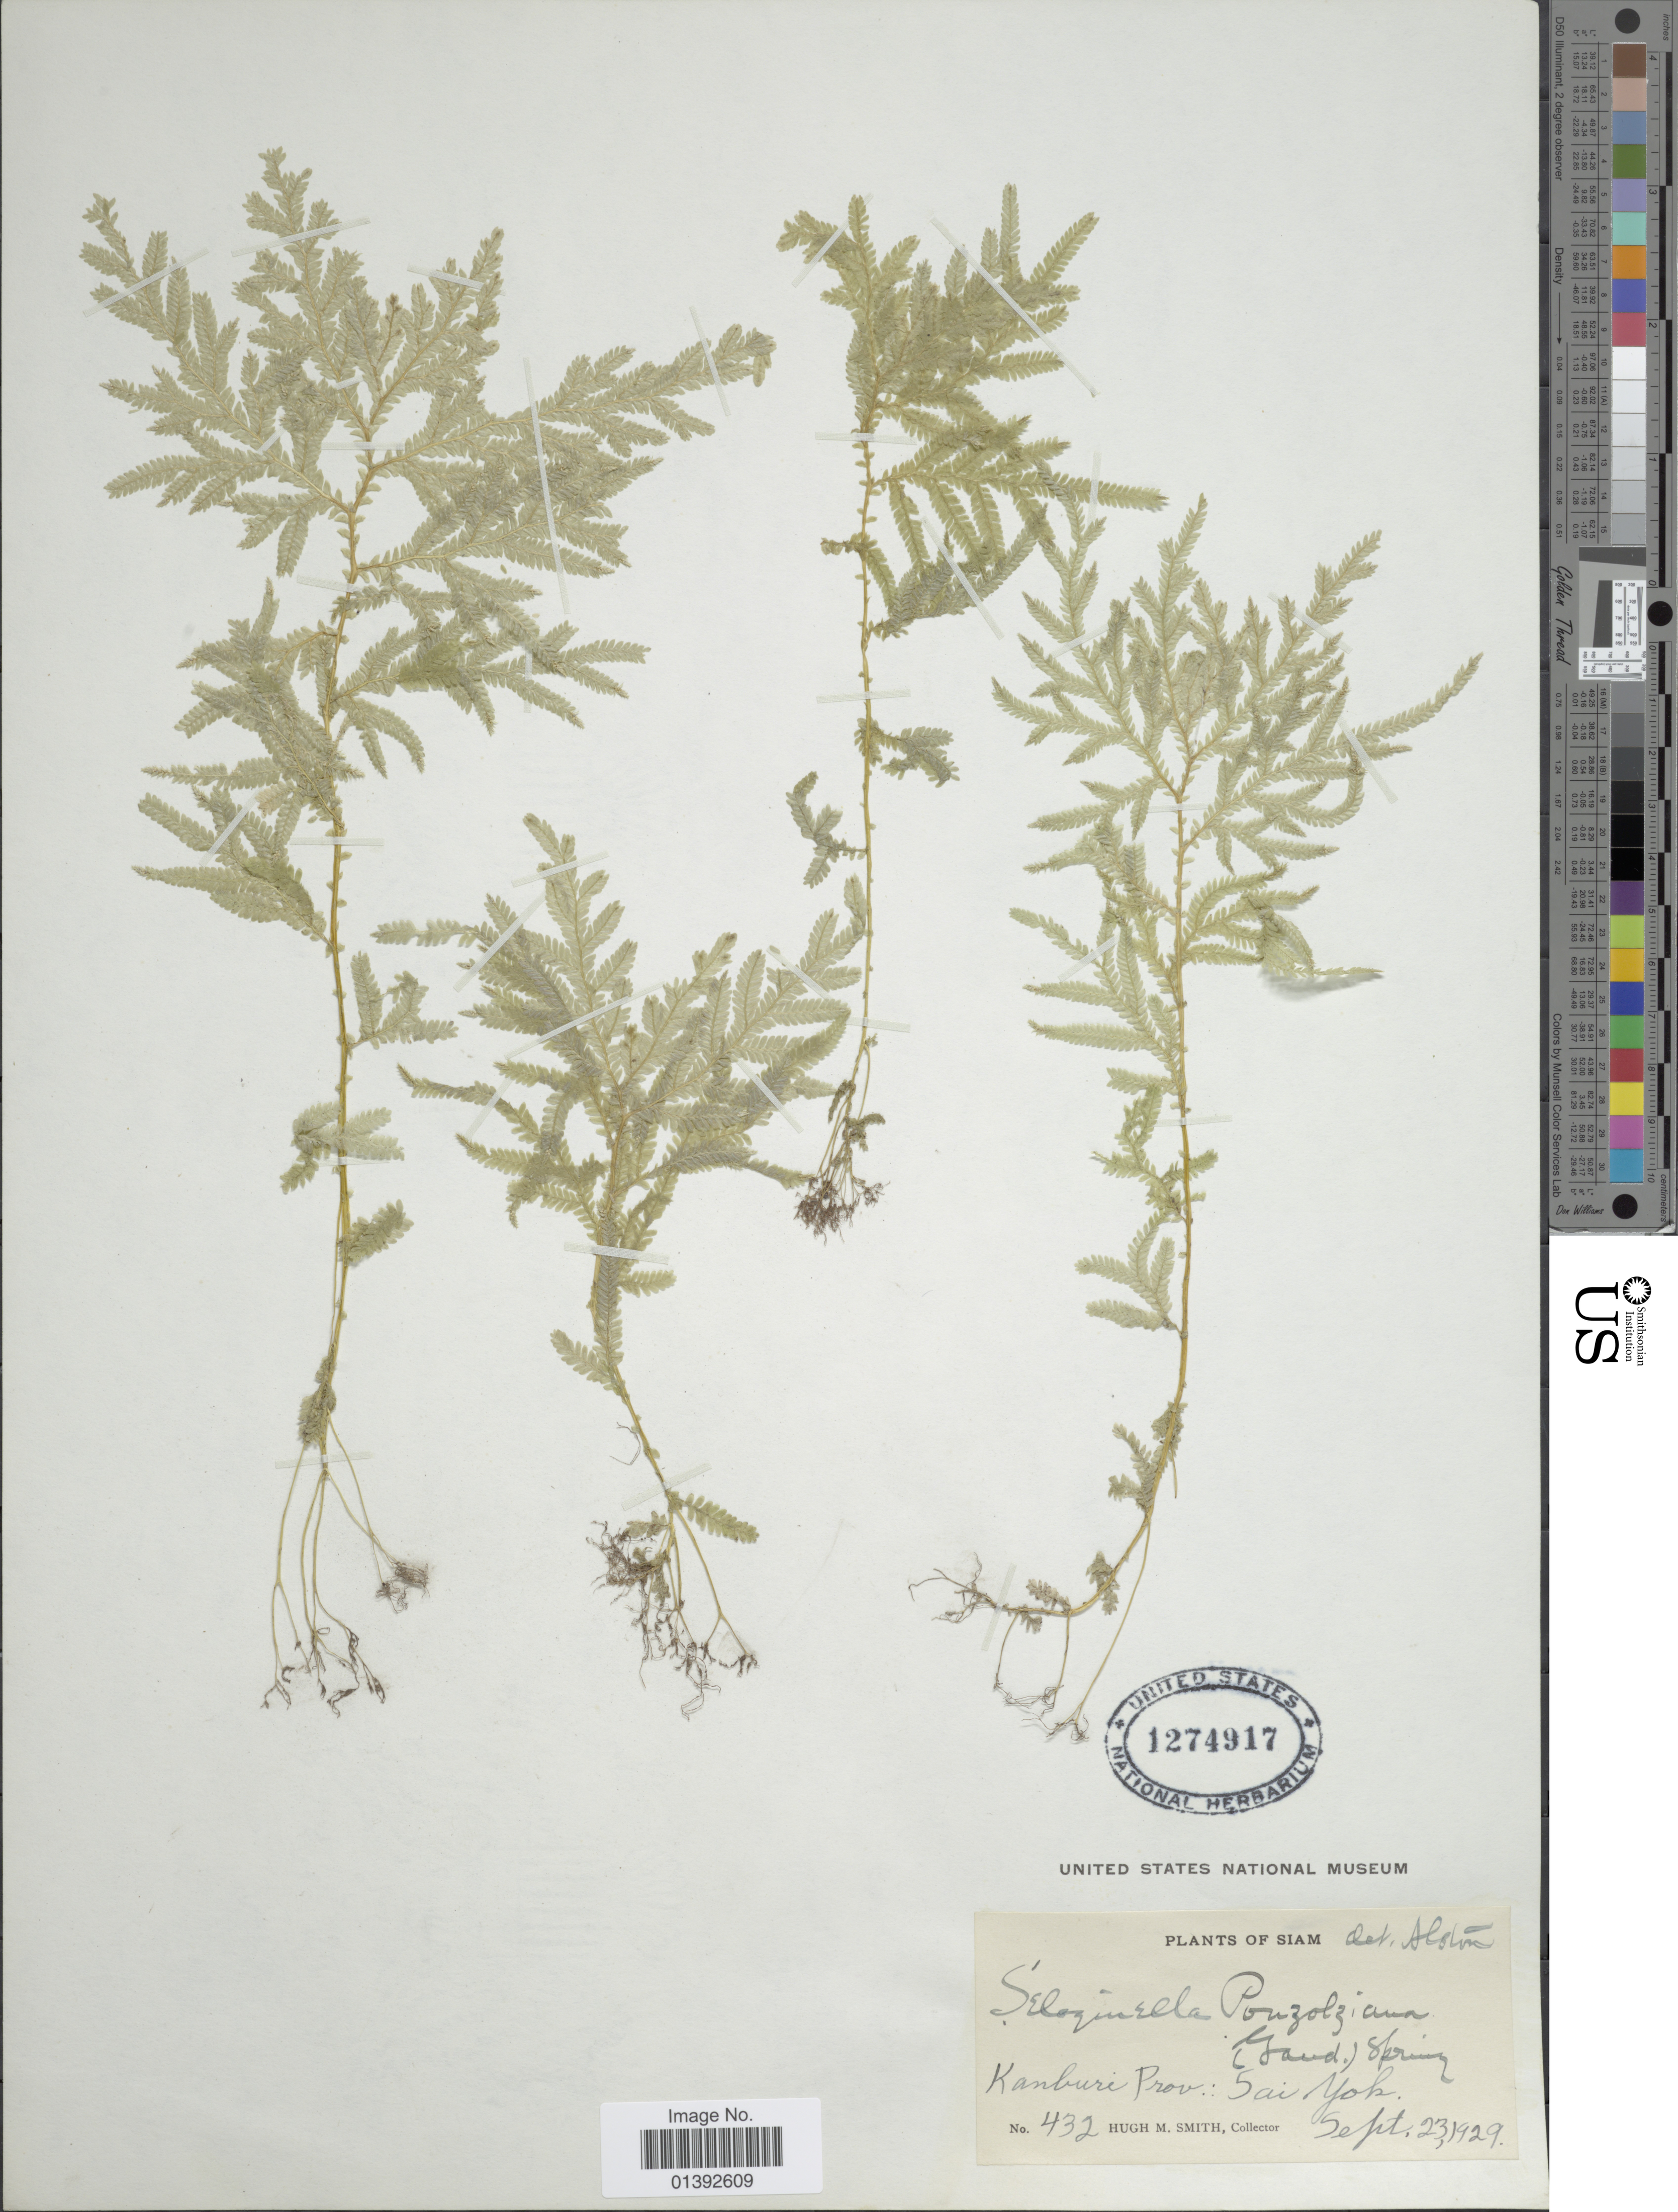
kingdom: Plantae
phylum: Tracheophyta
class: Lycopodiopsida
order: Selaginellales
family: Selaginellaceae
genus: Selaginella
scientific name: Selaginella delicatula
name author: (Desv.) Alston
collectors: H. M. Smith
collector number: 432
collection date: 1929-09-23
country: Thailand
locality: Siam, Kanburi Prov, Sai Yok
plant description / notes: No precise locality correction needed.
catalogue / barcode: US 1274917